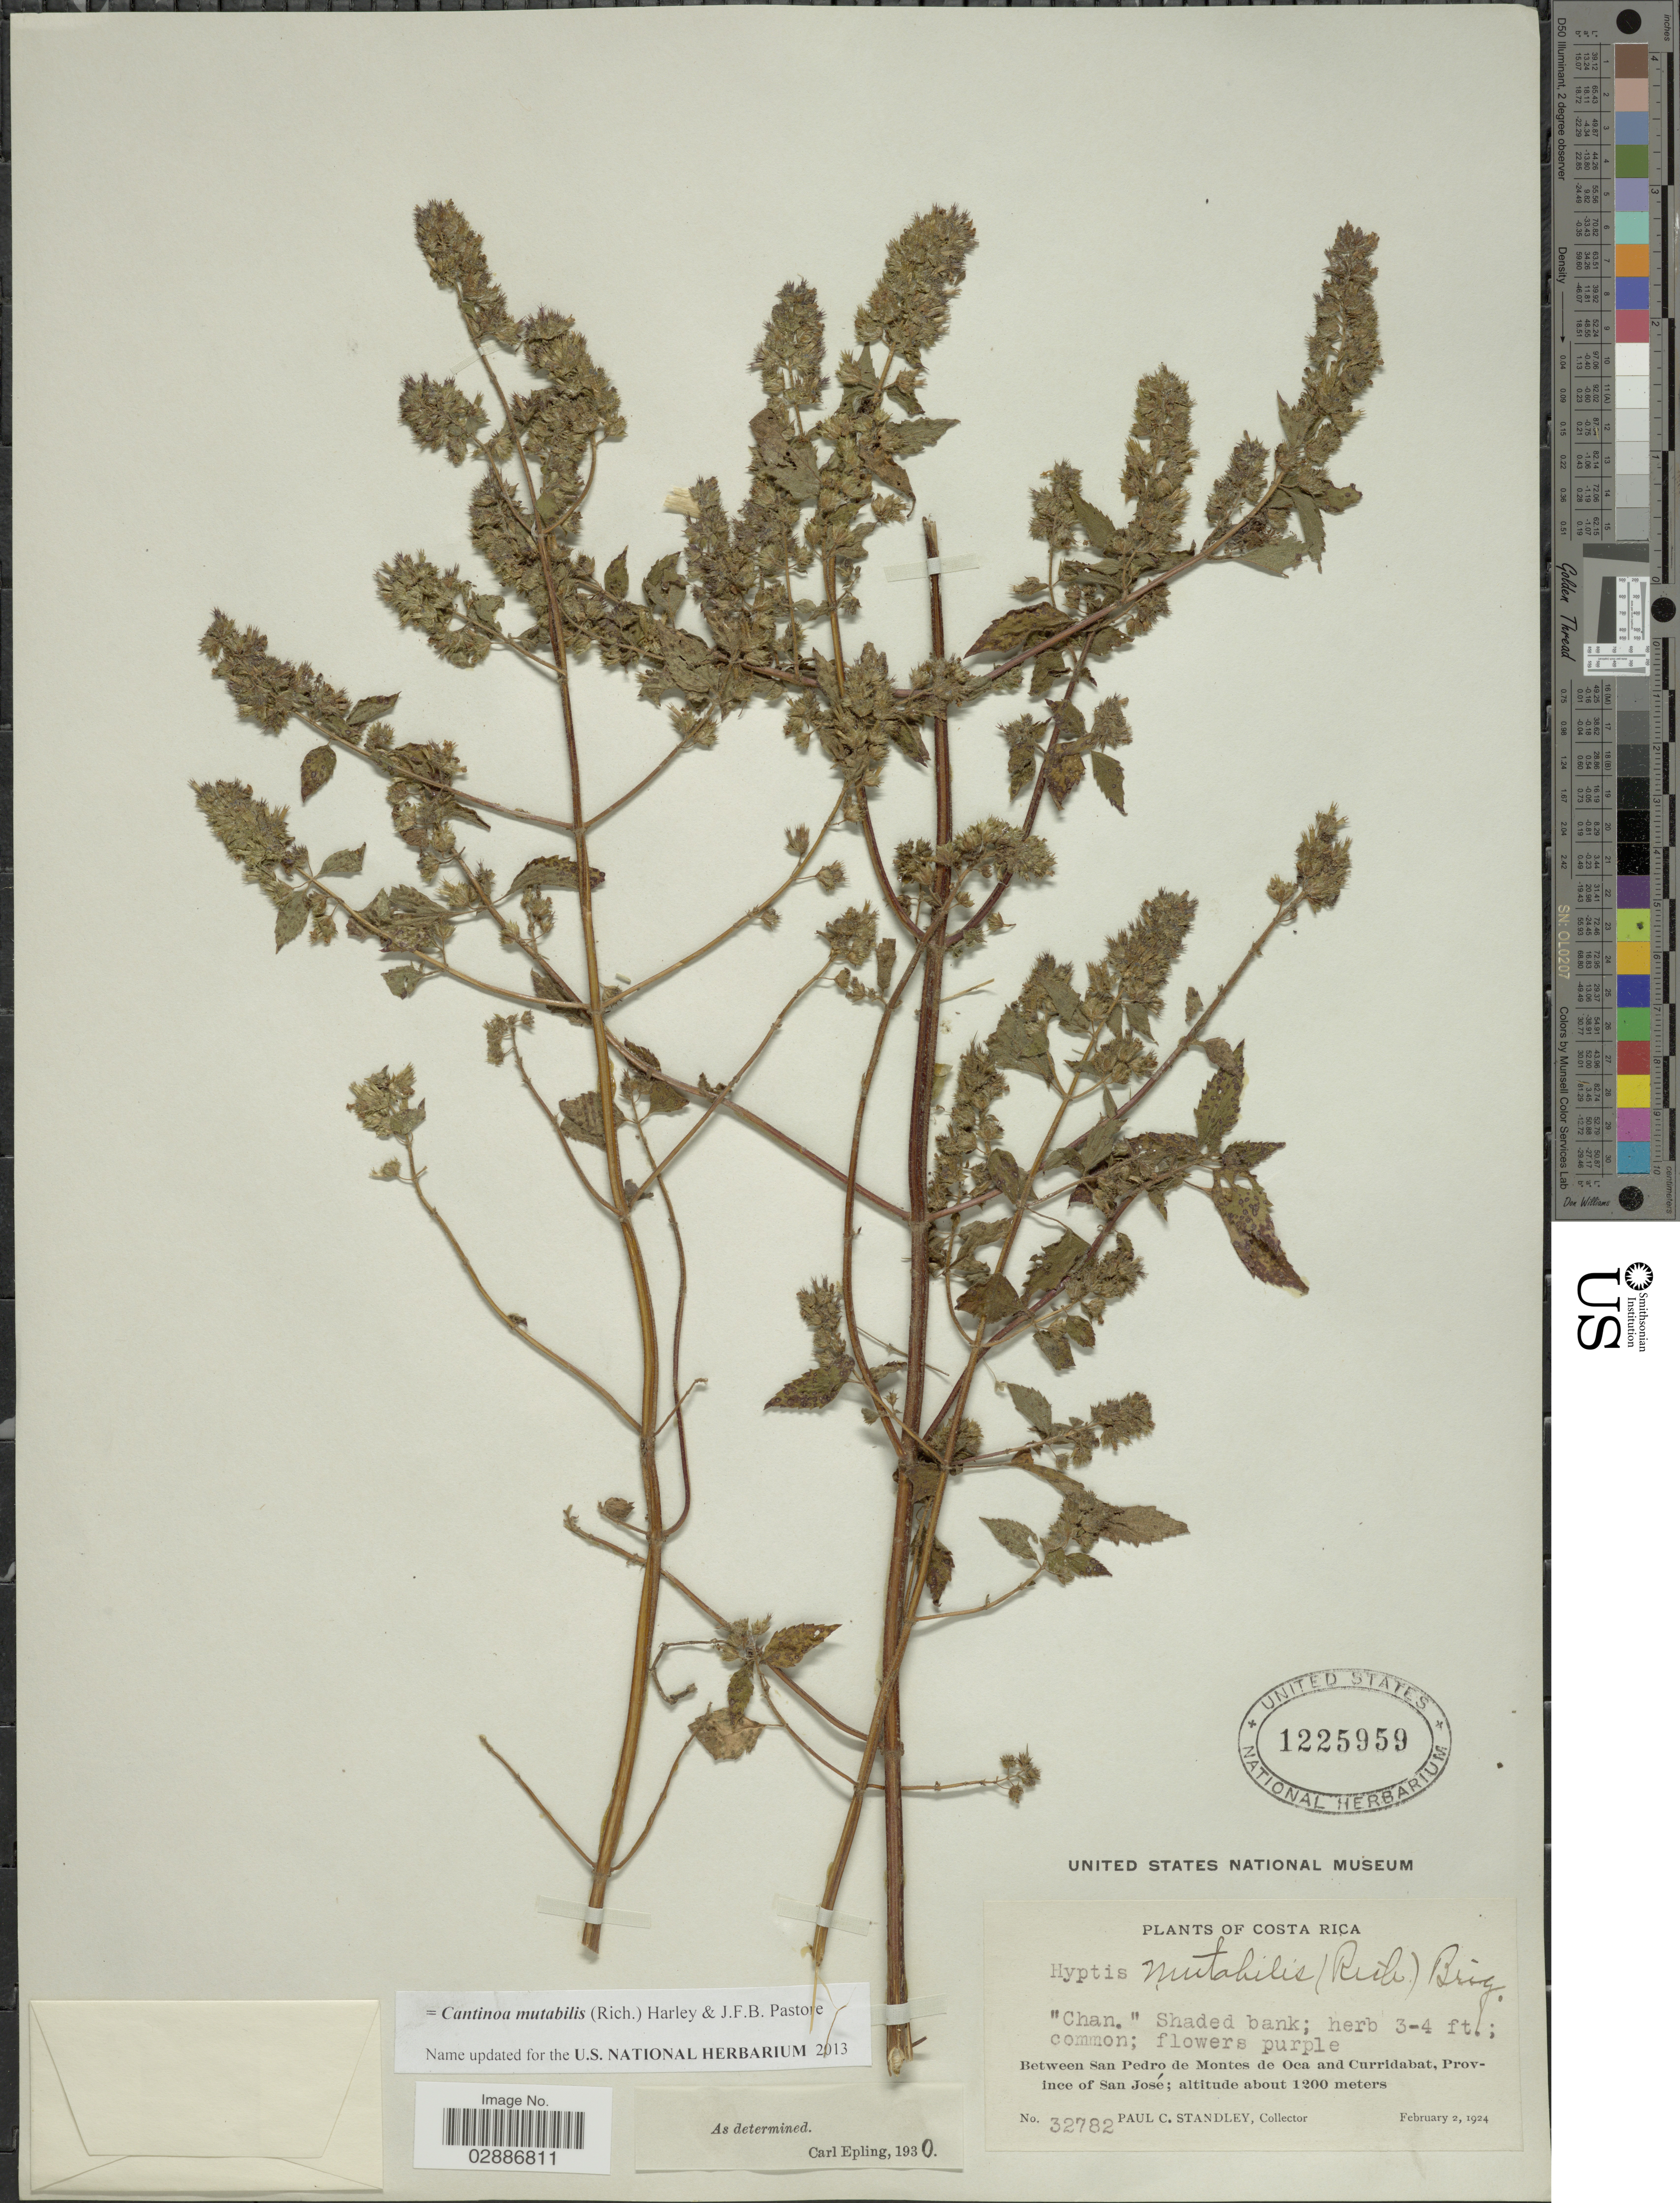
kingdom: Plantae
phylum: Tracheophyta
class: Magnoliopsida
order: Lamiales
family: Lamiaceae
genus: Cantinoa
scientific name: Cantinoa mutabilis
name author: (Rich.) Harley & J.F.B. Pastore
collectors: P. C. Standley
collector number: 32782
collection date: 1924-02-02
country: Costa Rica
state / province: San José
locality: Between San Pedro de Montes de Oca and Curridabat.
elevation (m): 1200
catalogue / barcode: US 1225959